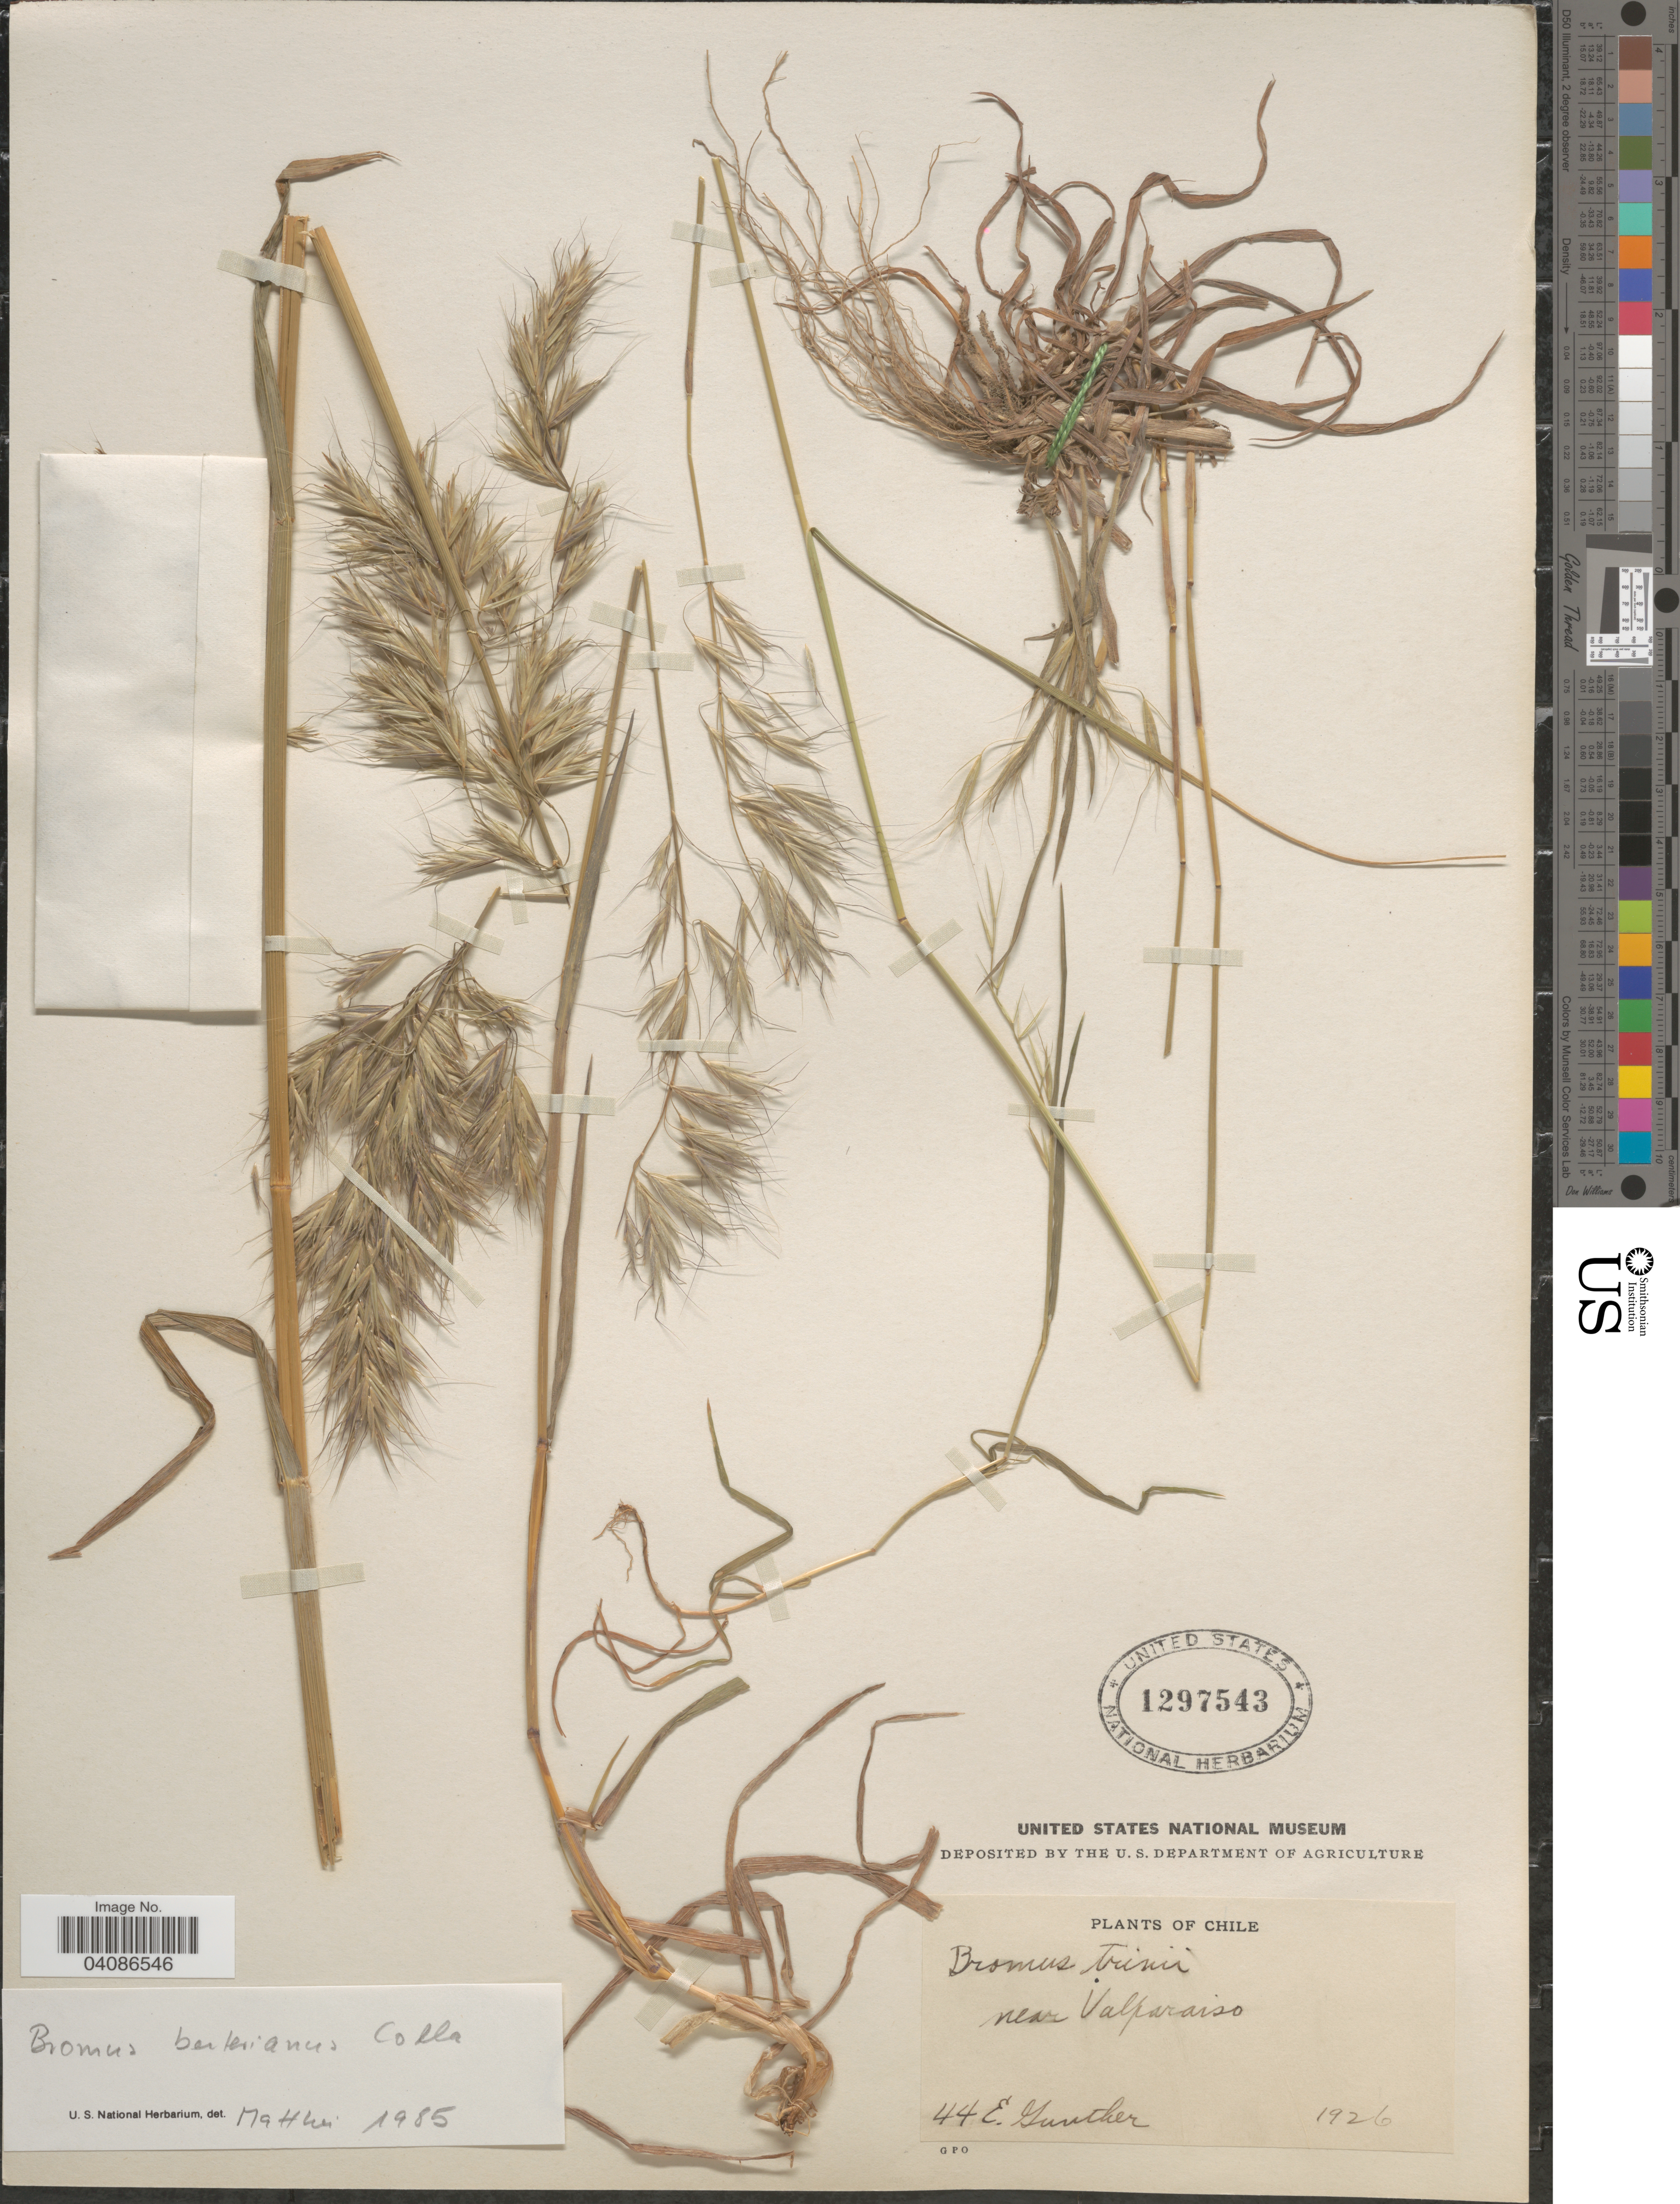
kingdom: Plantae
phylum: Tracheophyta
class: Liliopsida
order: Poales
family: Poaceae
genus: Bromus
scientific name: Bromus berteroanus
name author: Colla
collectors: E. Gunther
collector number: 44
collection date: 1926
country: Chile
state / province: Valparaíso (V)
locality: Near Valparaiso.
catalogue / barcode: US 1297543